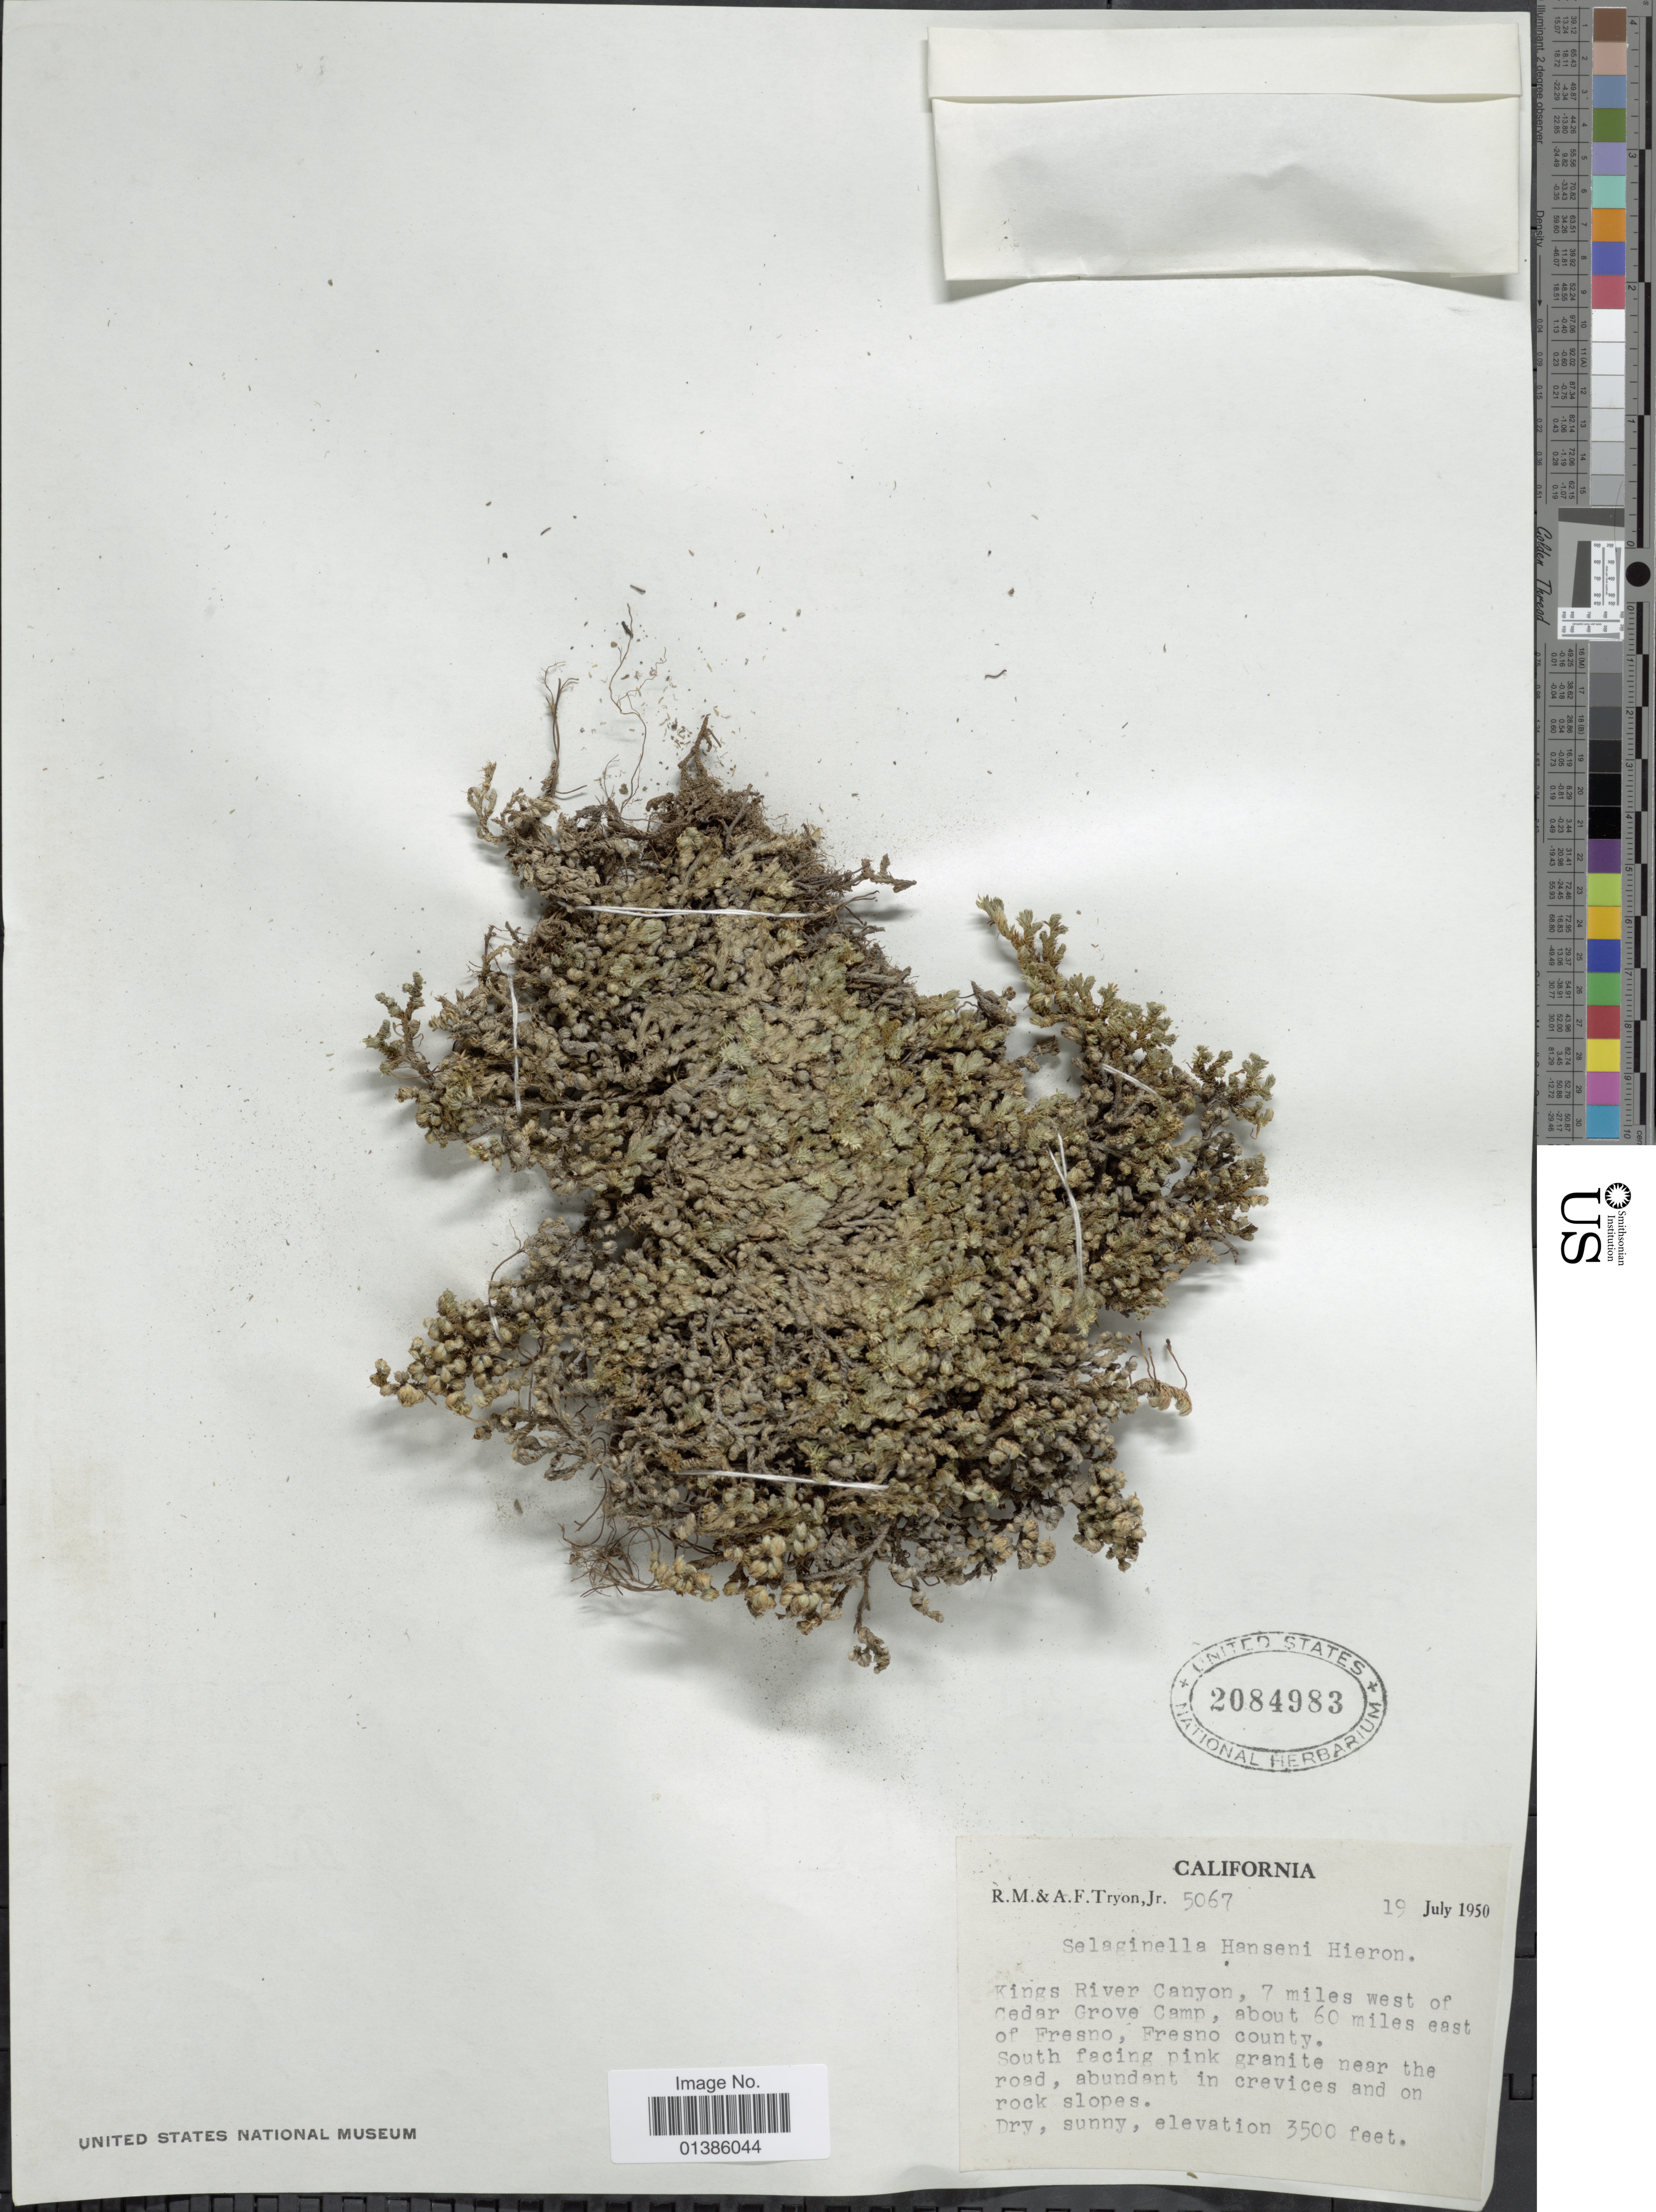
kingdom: Plantae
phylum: Tracheophyta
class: Lycopodiopsida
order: Selaginellales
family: Selaginellaceae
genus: Selaginella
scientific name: Selaginella hansenii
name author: Hieron.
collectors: R. M. Tryon & A. F. Tryon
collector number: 5067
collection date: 1950-07-19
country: United States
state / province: California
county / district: Fresno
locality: Kings River Canyon, 7 miles west of Cedar Grove Camp, about 60 miles east of Fresno, Fresno county.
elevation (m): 1067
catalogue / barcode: US 2084983